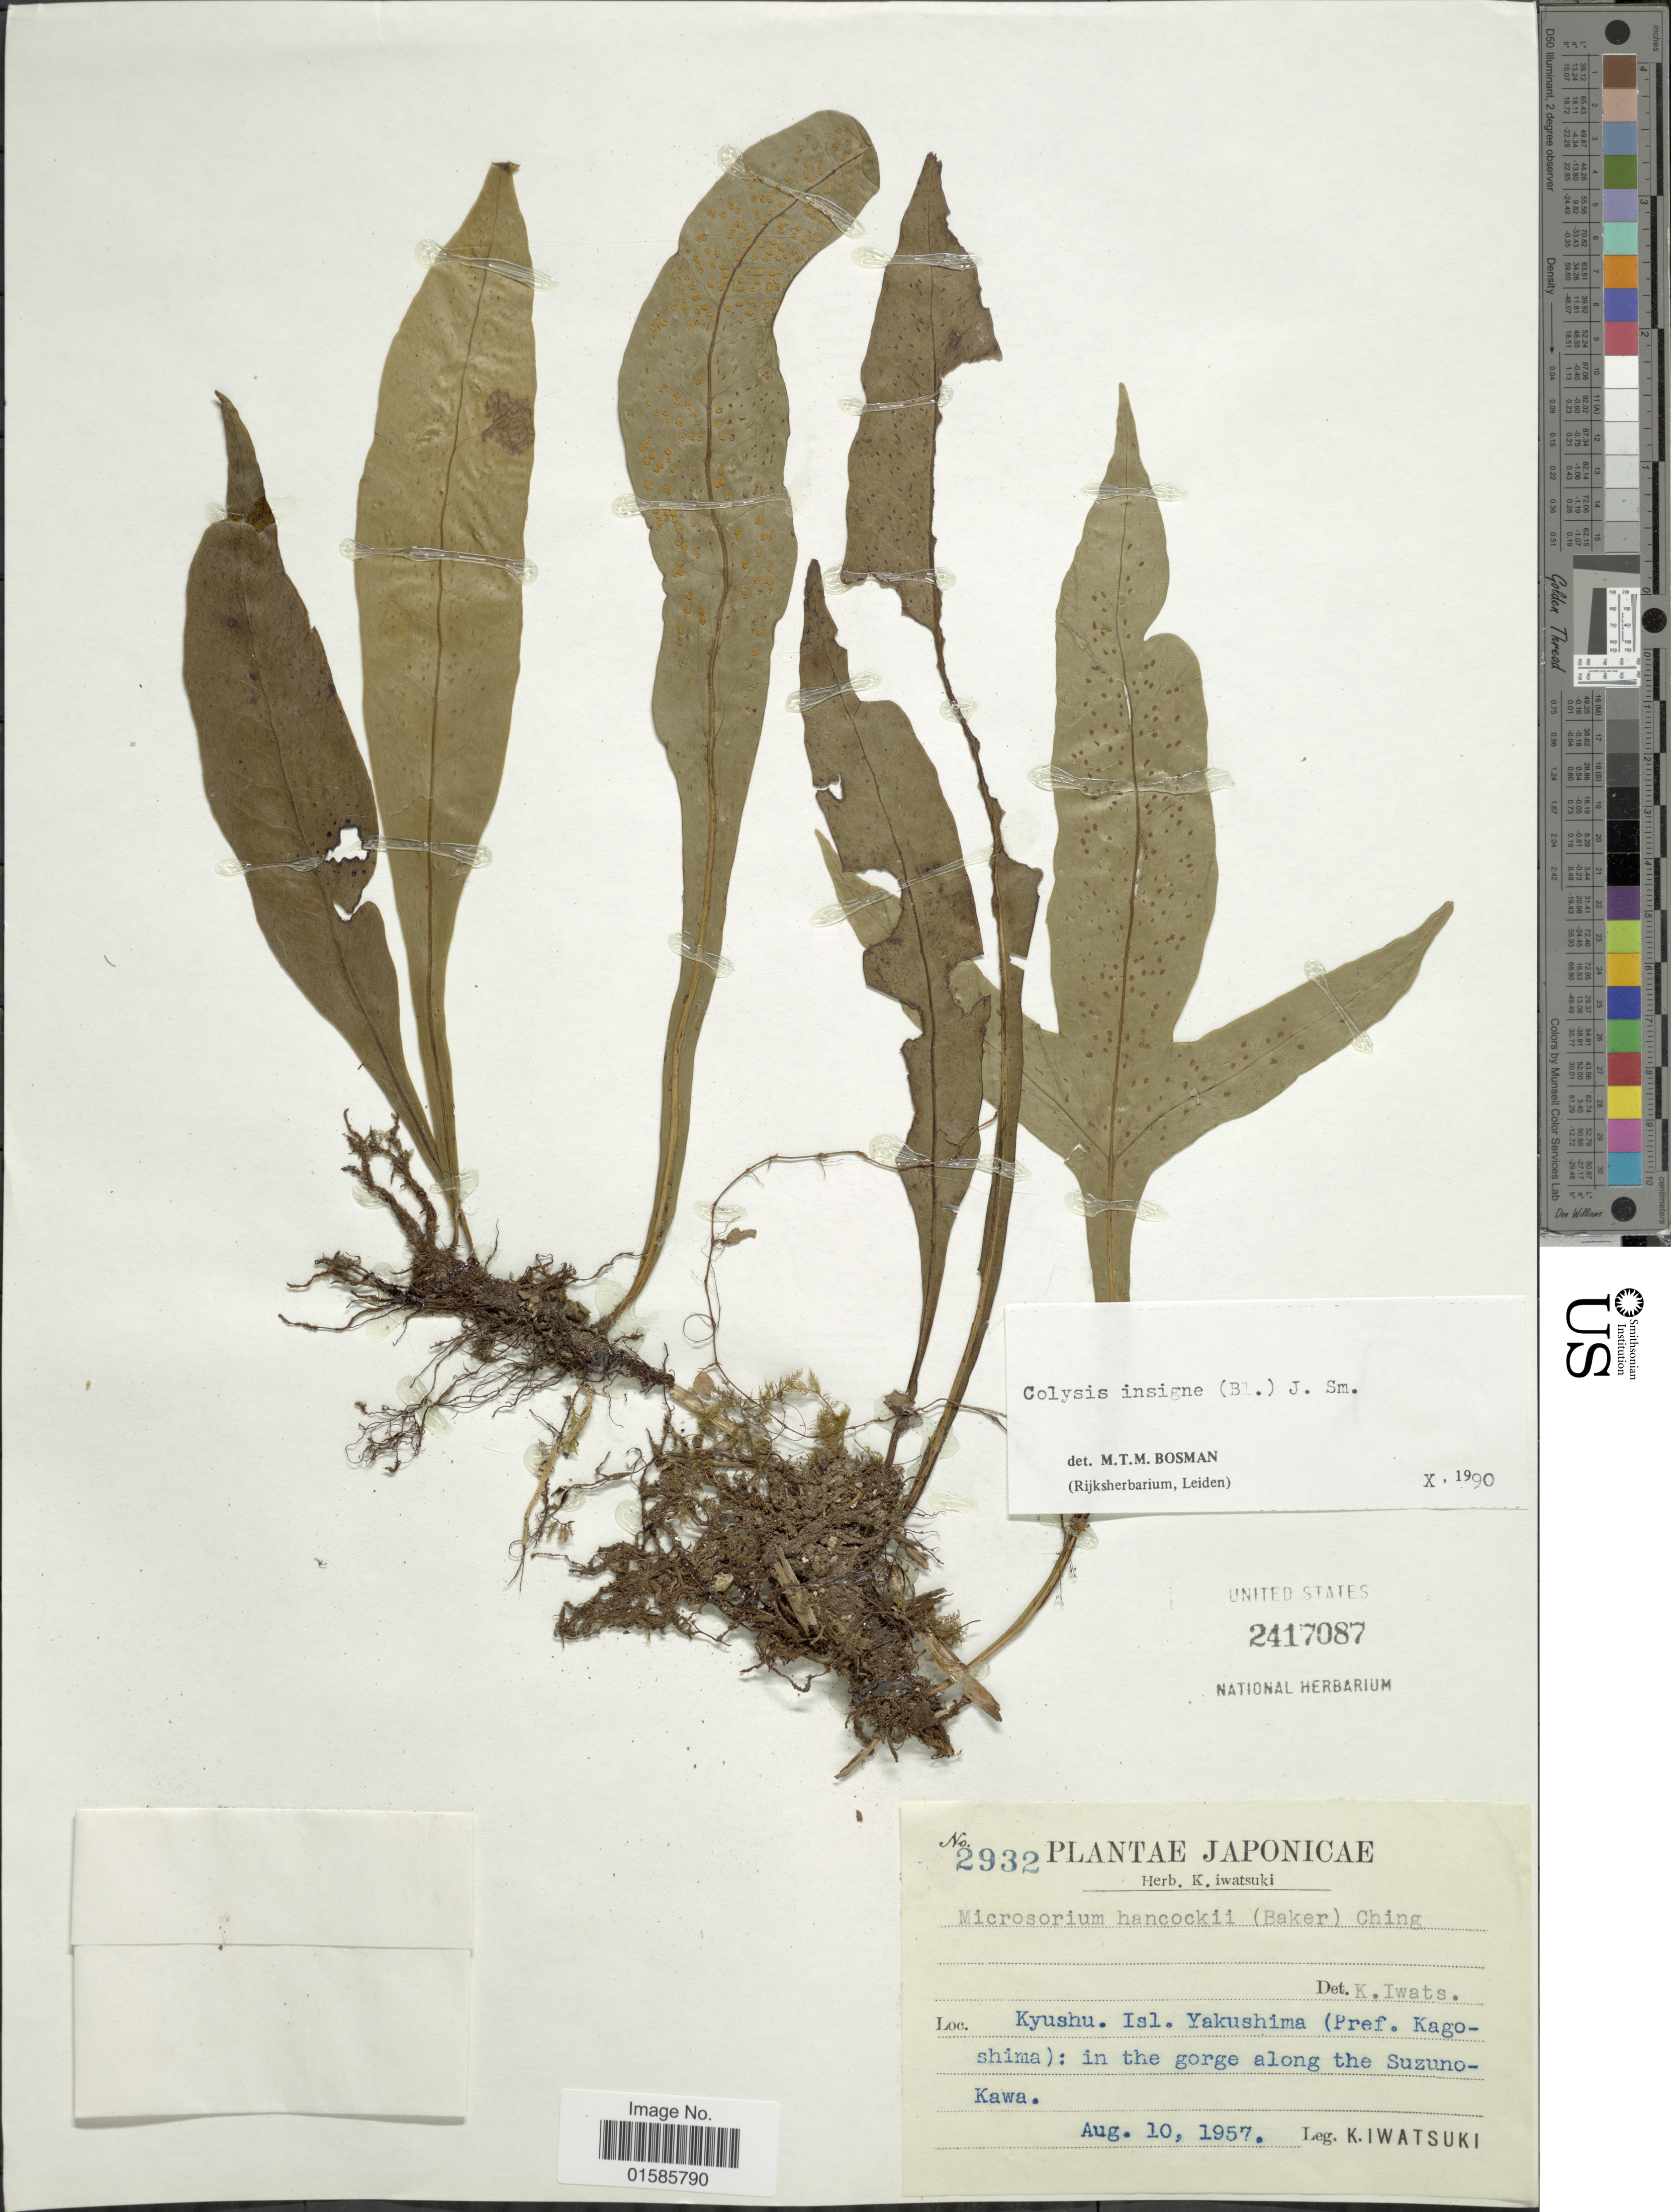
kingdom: Plantae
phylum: Tracheophyta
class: Polypodiopsida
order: Polypodiales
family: Polypodiaceae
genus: Microsorum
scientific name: Microsorum insigne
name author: (Blume) Copel.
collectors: K. Iwatsuki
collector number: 2932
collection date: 1957-08-10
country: Japan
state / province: Kagosima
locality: Kyushu Isl Yakushima (Pref Kagoshima): in the gorge along the Suzuno-Kawa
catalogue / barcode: US 2417087